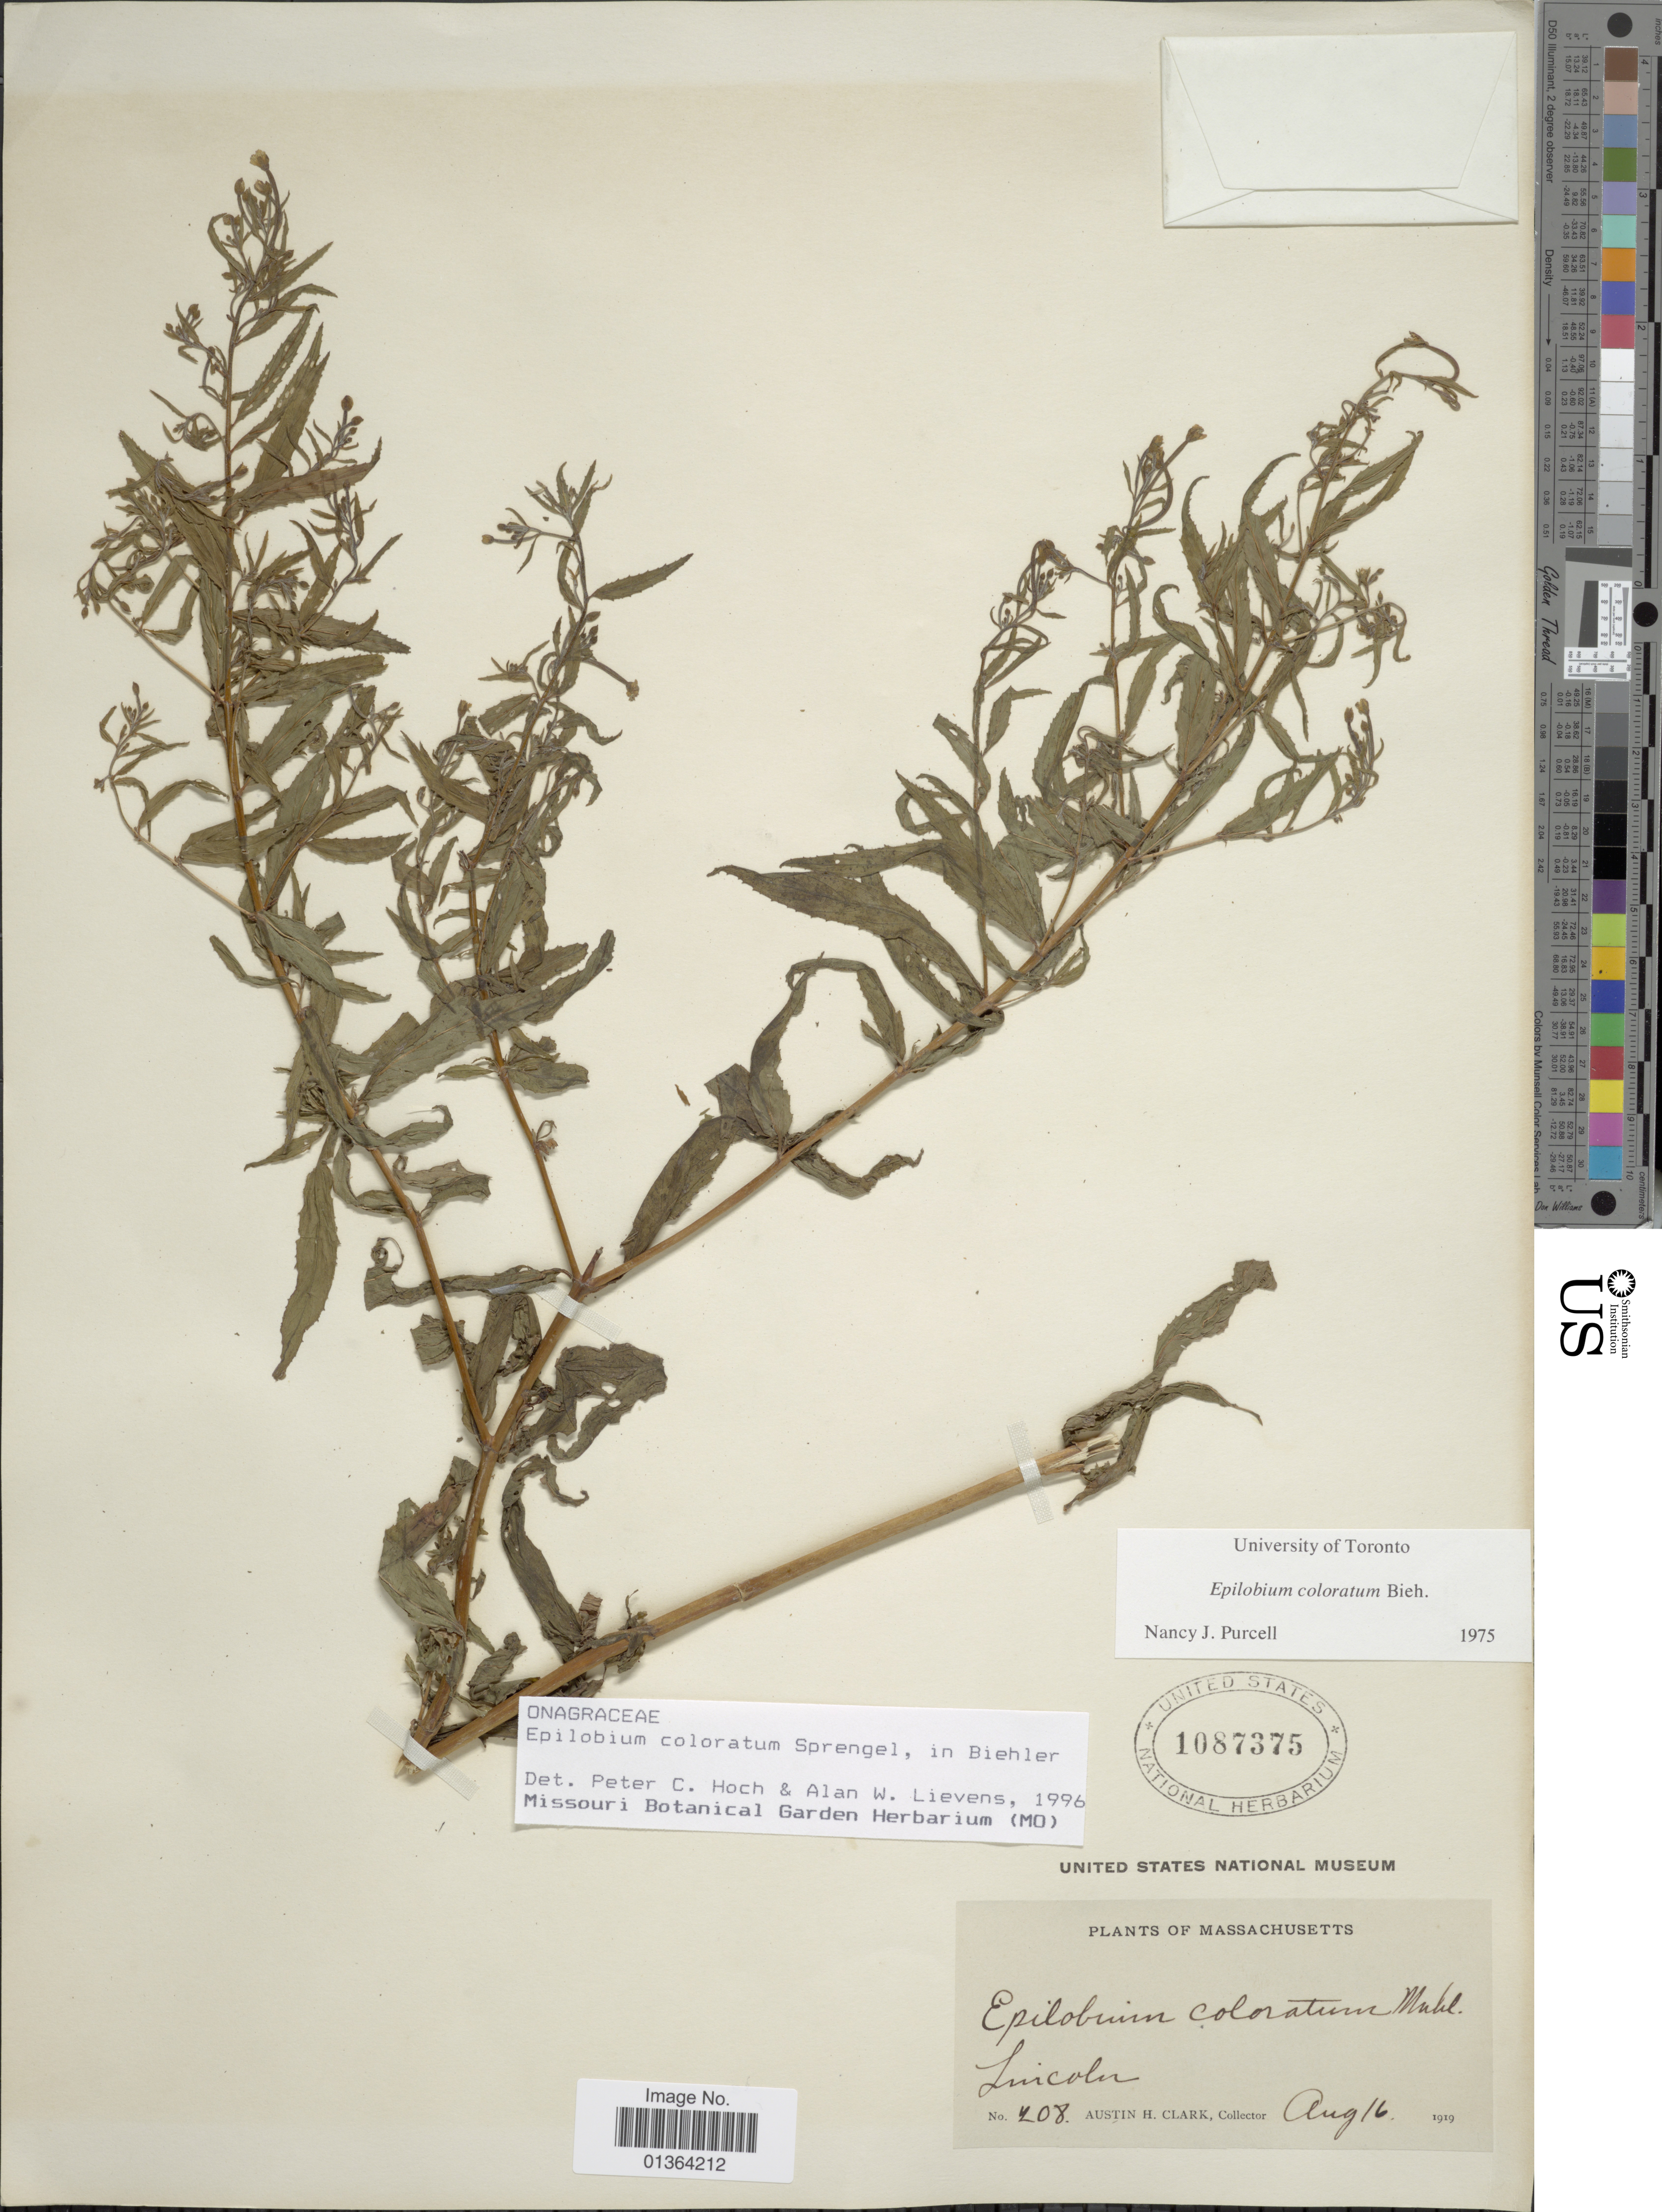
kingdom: Plantae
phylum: Tracheophyta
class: Magnoliopsida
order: Myrtales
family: Onagraceae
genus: Epilobium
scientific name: Epilobium coloratum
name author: Biehler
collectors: A. H. Clark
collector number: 208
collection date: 1919-08-16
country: United States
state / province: Massachusetts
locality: Lincoln.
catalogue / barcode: US 1087375